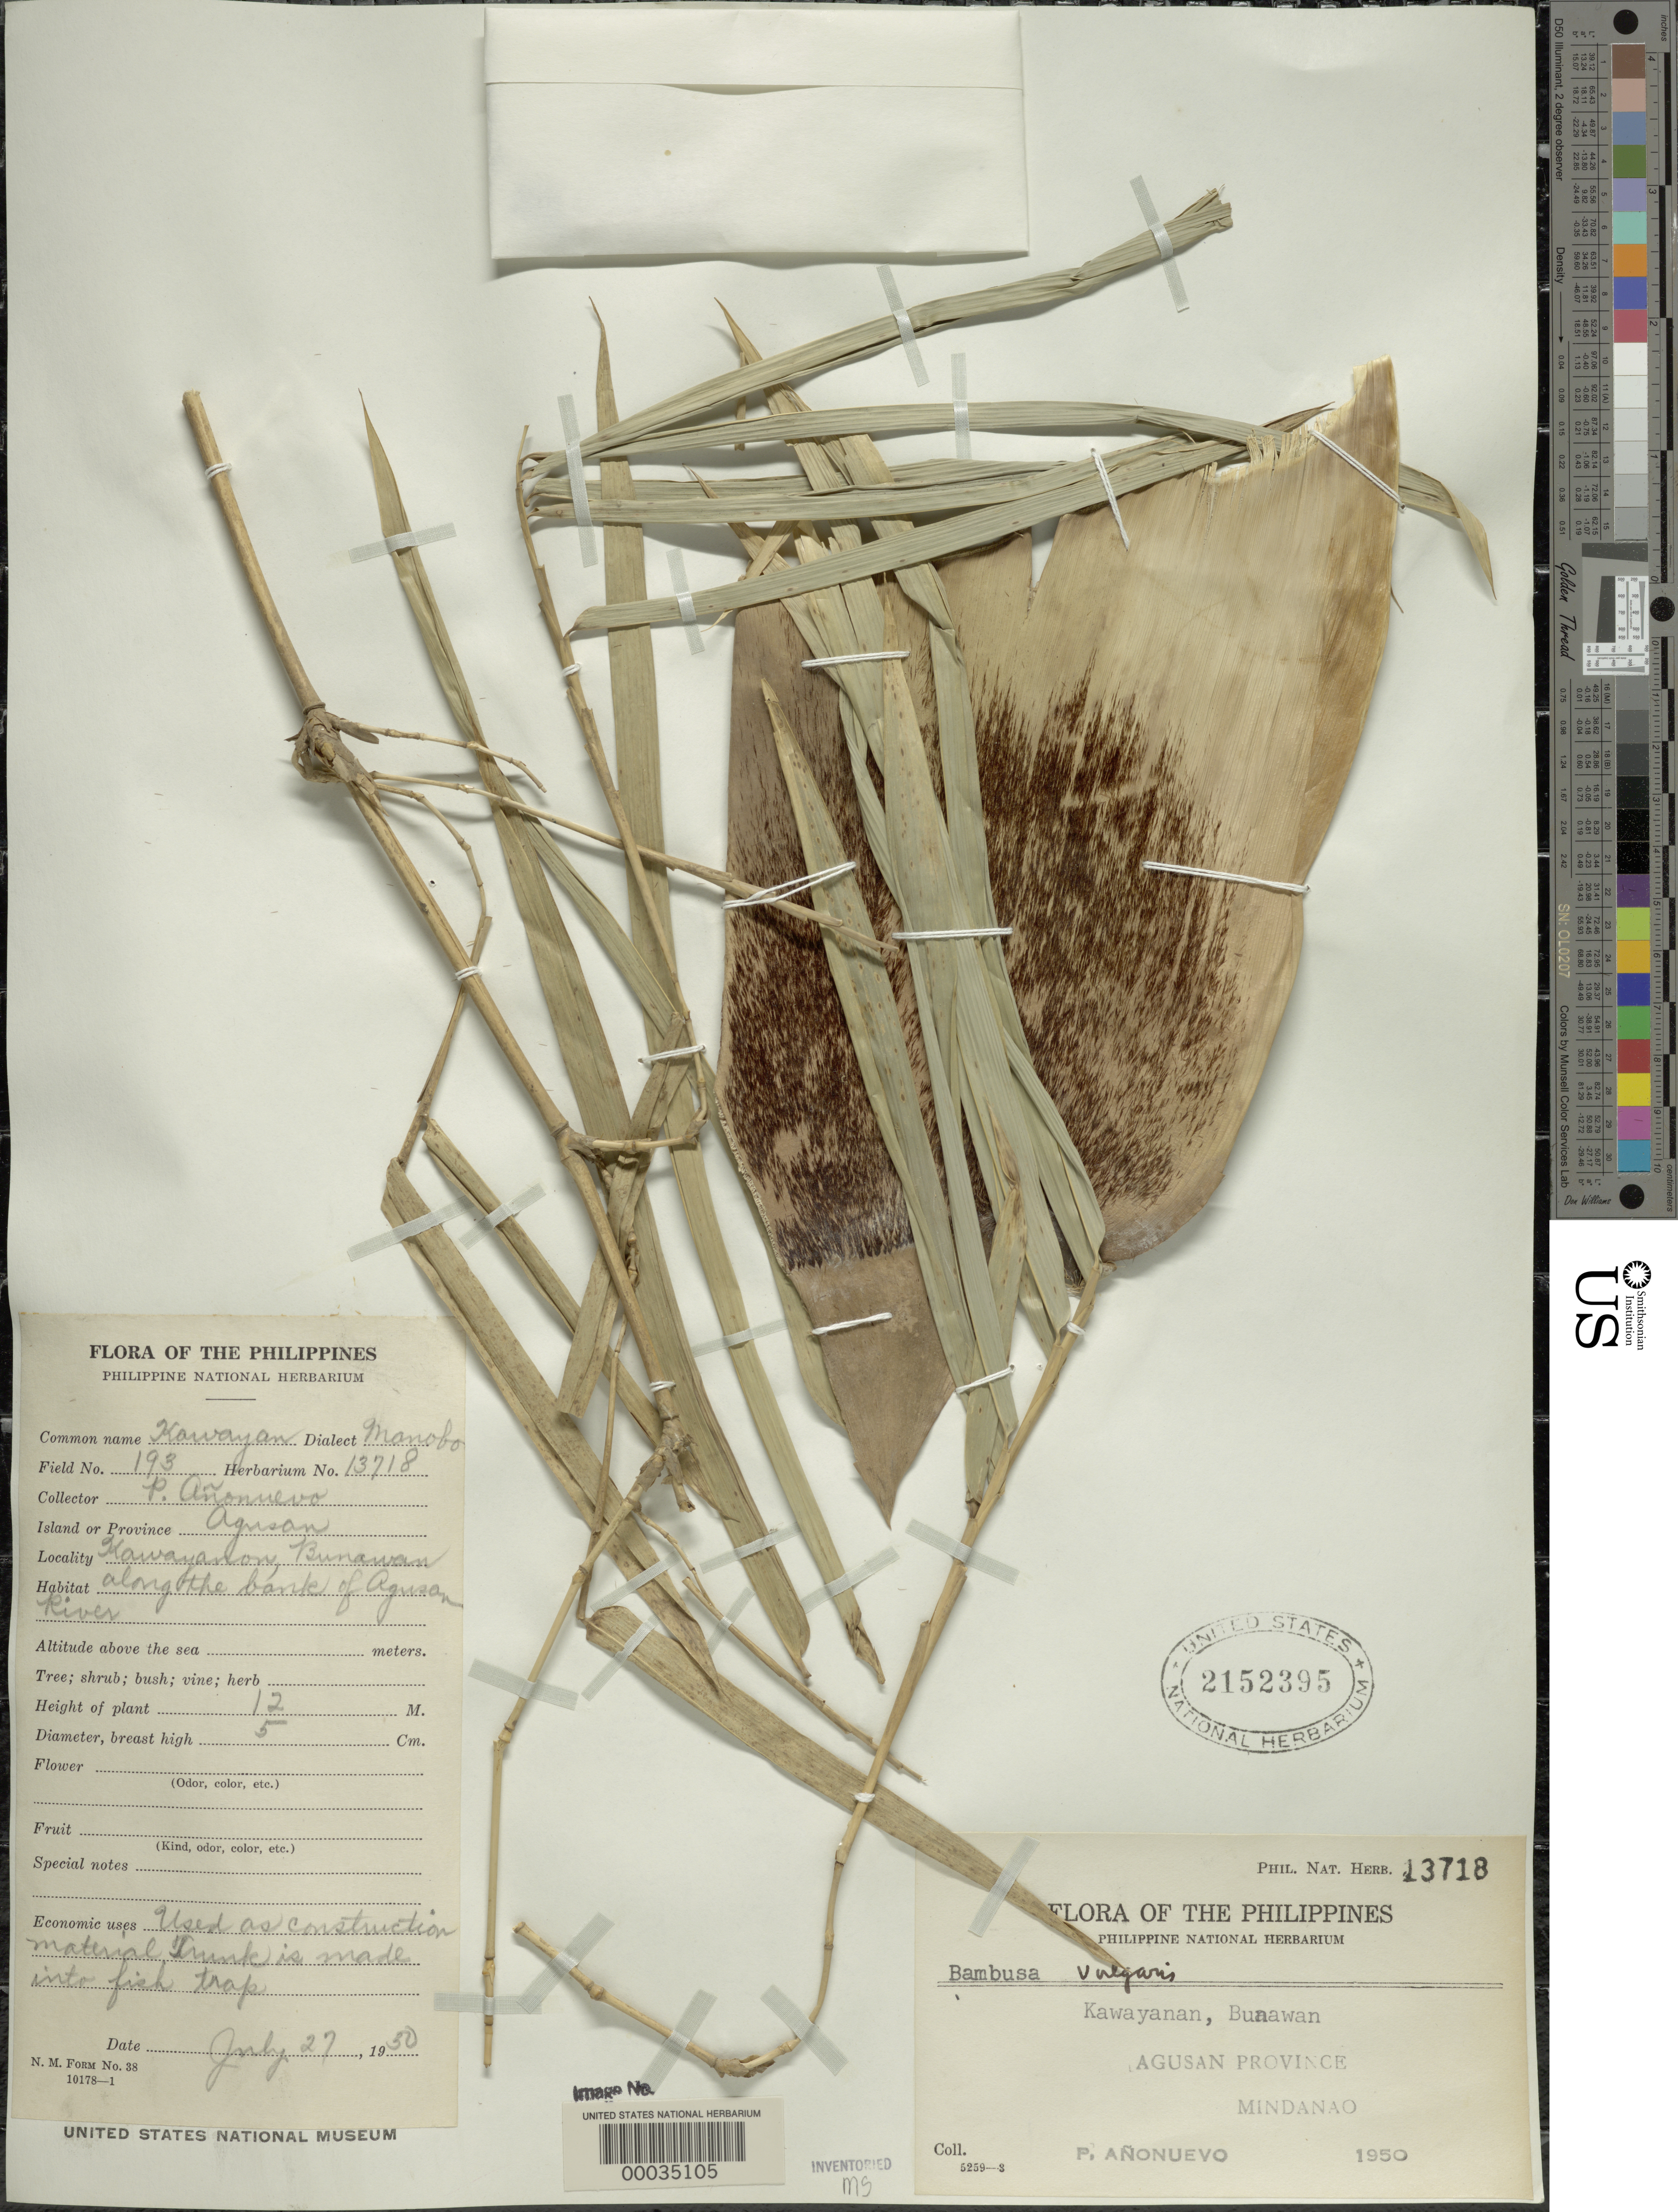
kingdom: Plantae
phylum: Tracheophyta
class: Liliopsida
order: Poales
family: Poaceae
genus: Bambusa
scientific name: Bambusa vulgaris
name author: Schrad. ex J.C. Wendl.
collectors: P. Anonuevo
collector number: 193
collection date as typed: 27 Jul 1950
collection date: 1950-07-27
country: Philippines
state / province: Caraga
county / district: Agusan del Norte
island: Mindanao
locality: Agusan prov, kawayanon, bunawan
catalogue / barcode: US 2152395